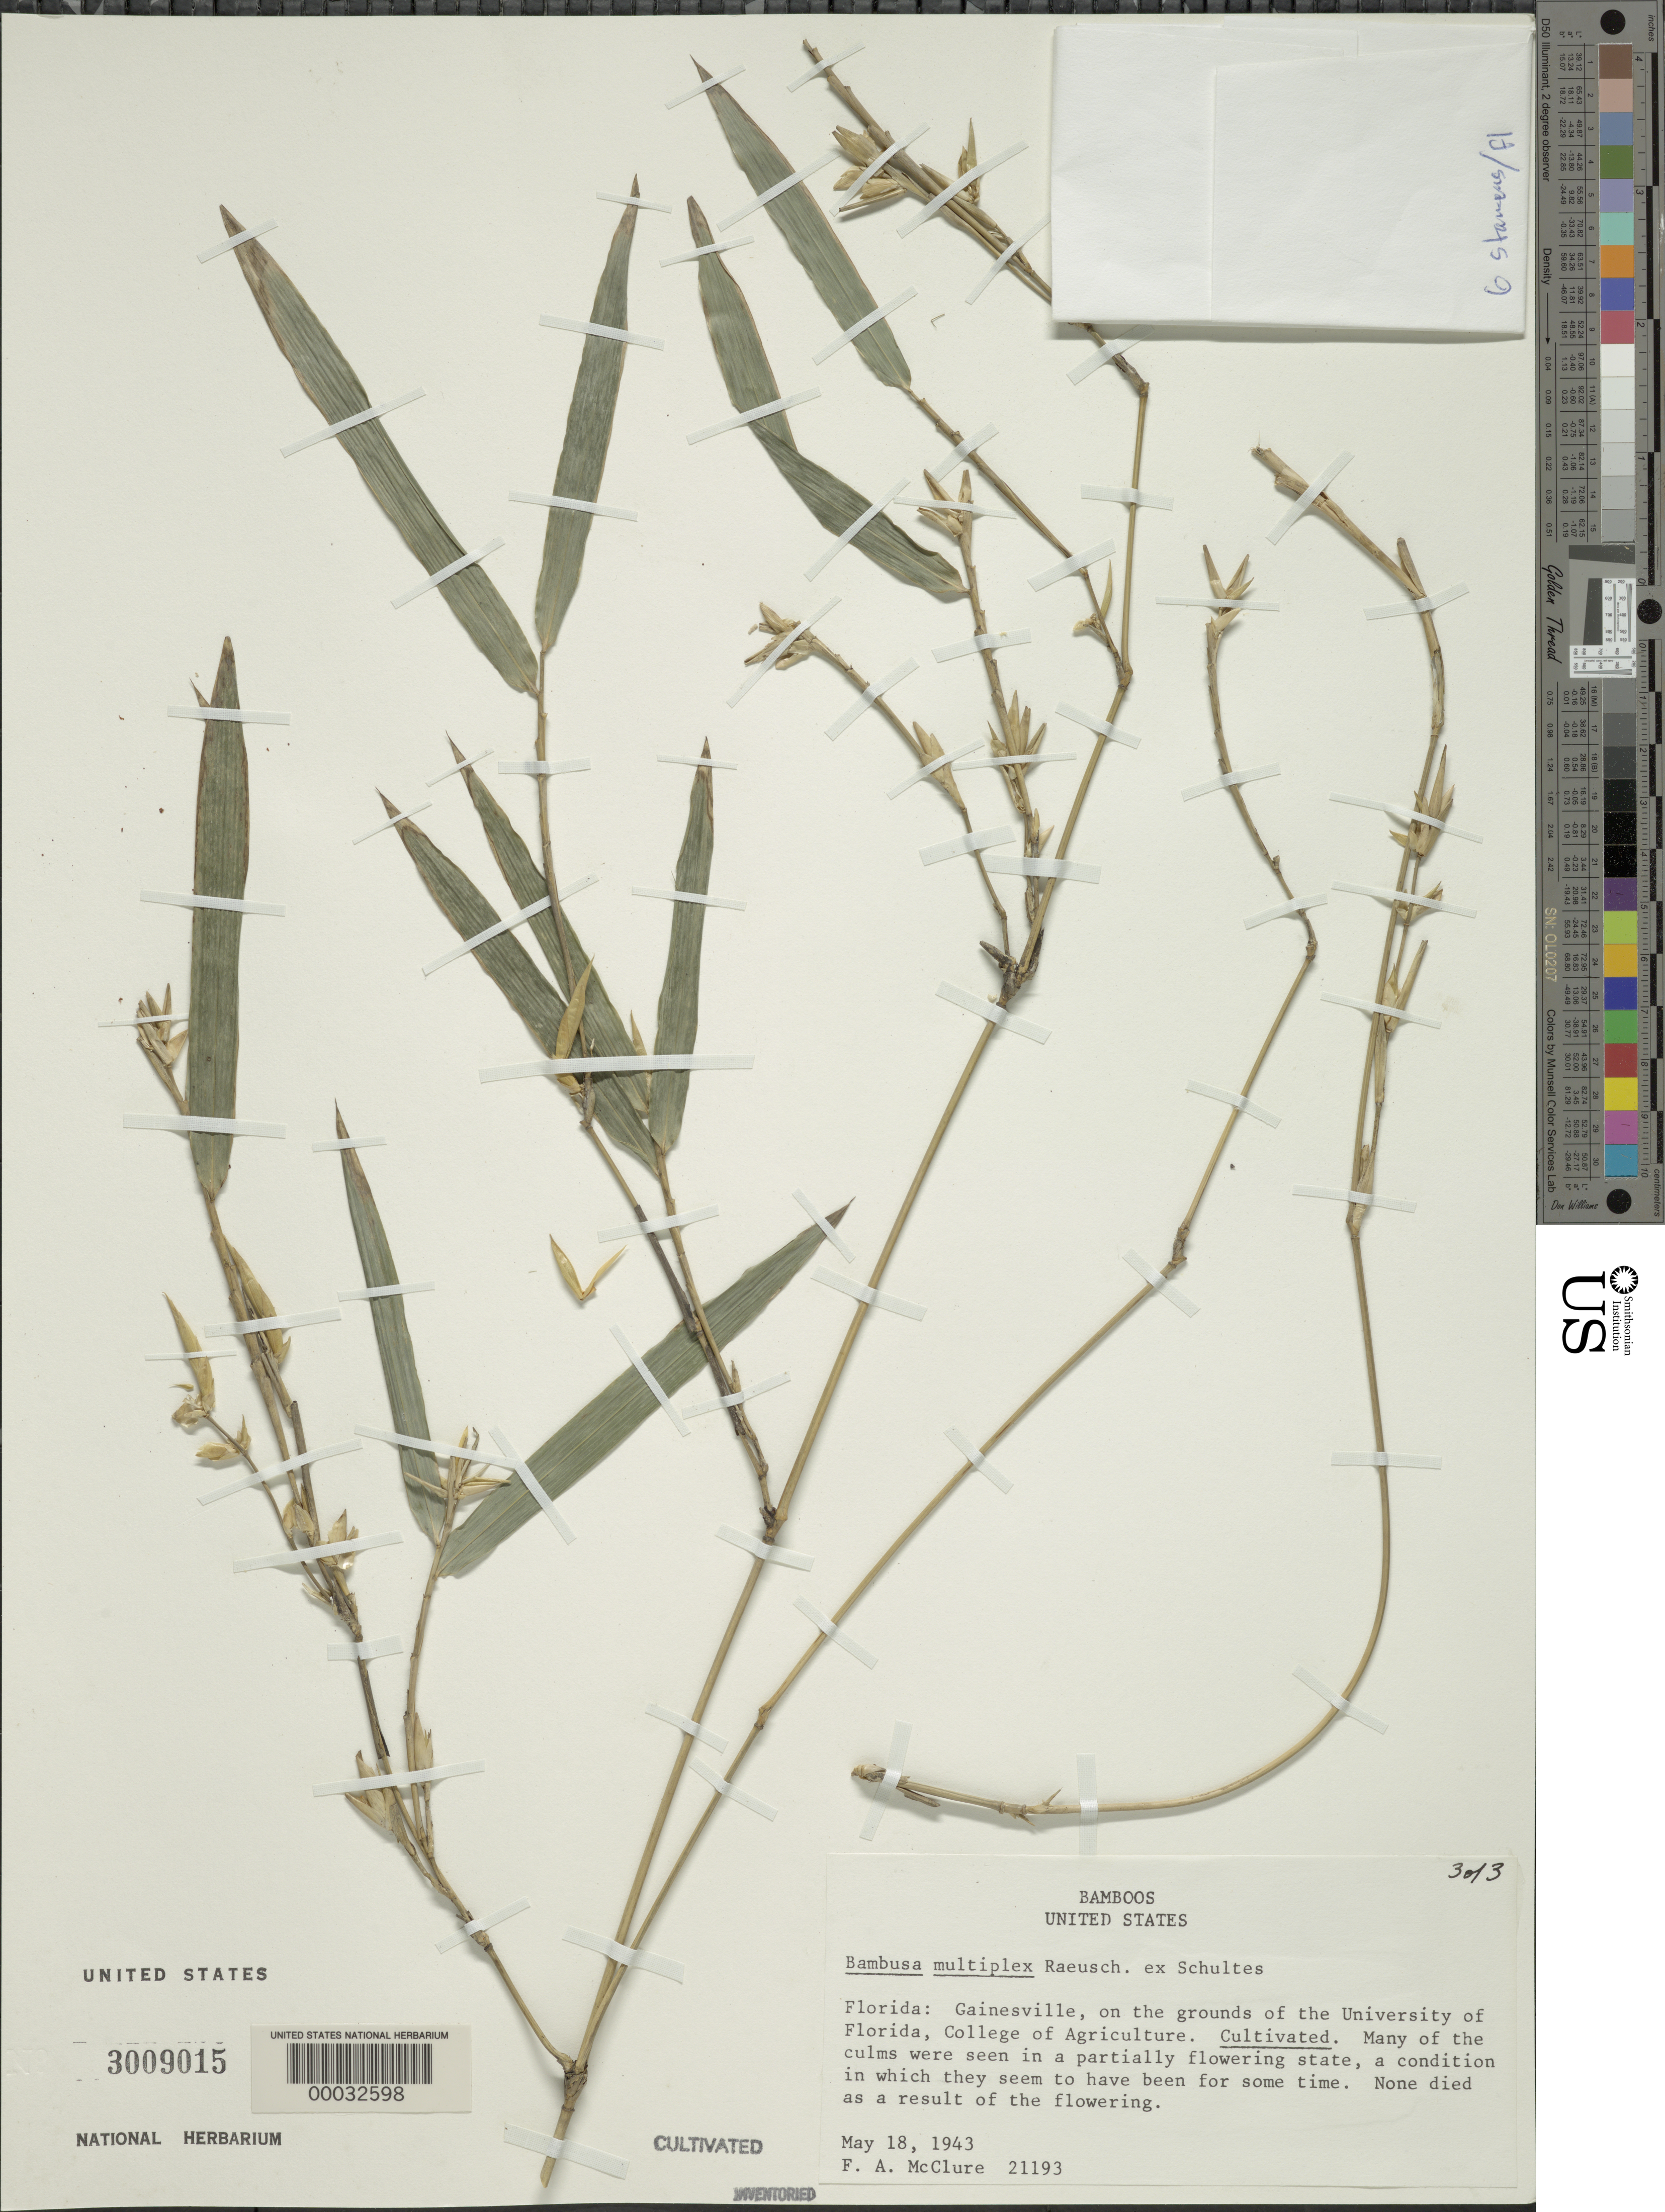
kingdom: Plantae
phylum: Tracheophyta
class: Liliopsida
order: Poales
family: Poaceae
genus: Bambusa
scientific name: Bambusa multiplex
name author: (Lour.) Raeusch. ex Schult. & Schult. f.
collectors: F. A. McClure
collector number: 21193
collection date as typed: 18 May 1943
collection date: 1943-05-18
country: United States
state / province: Florida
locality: Univ of florida, gainesville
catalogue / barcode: US 3009015